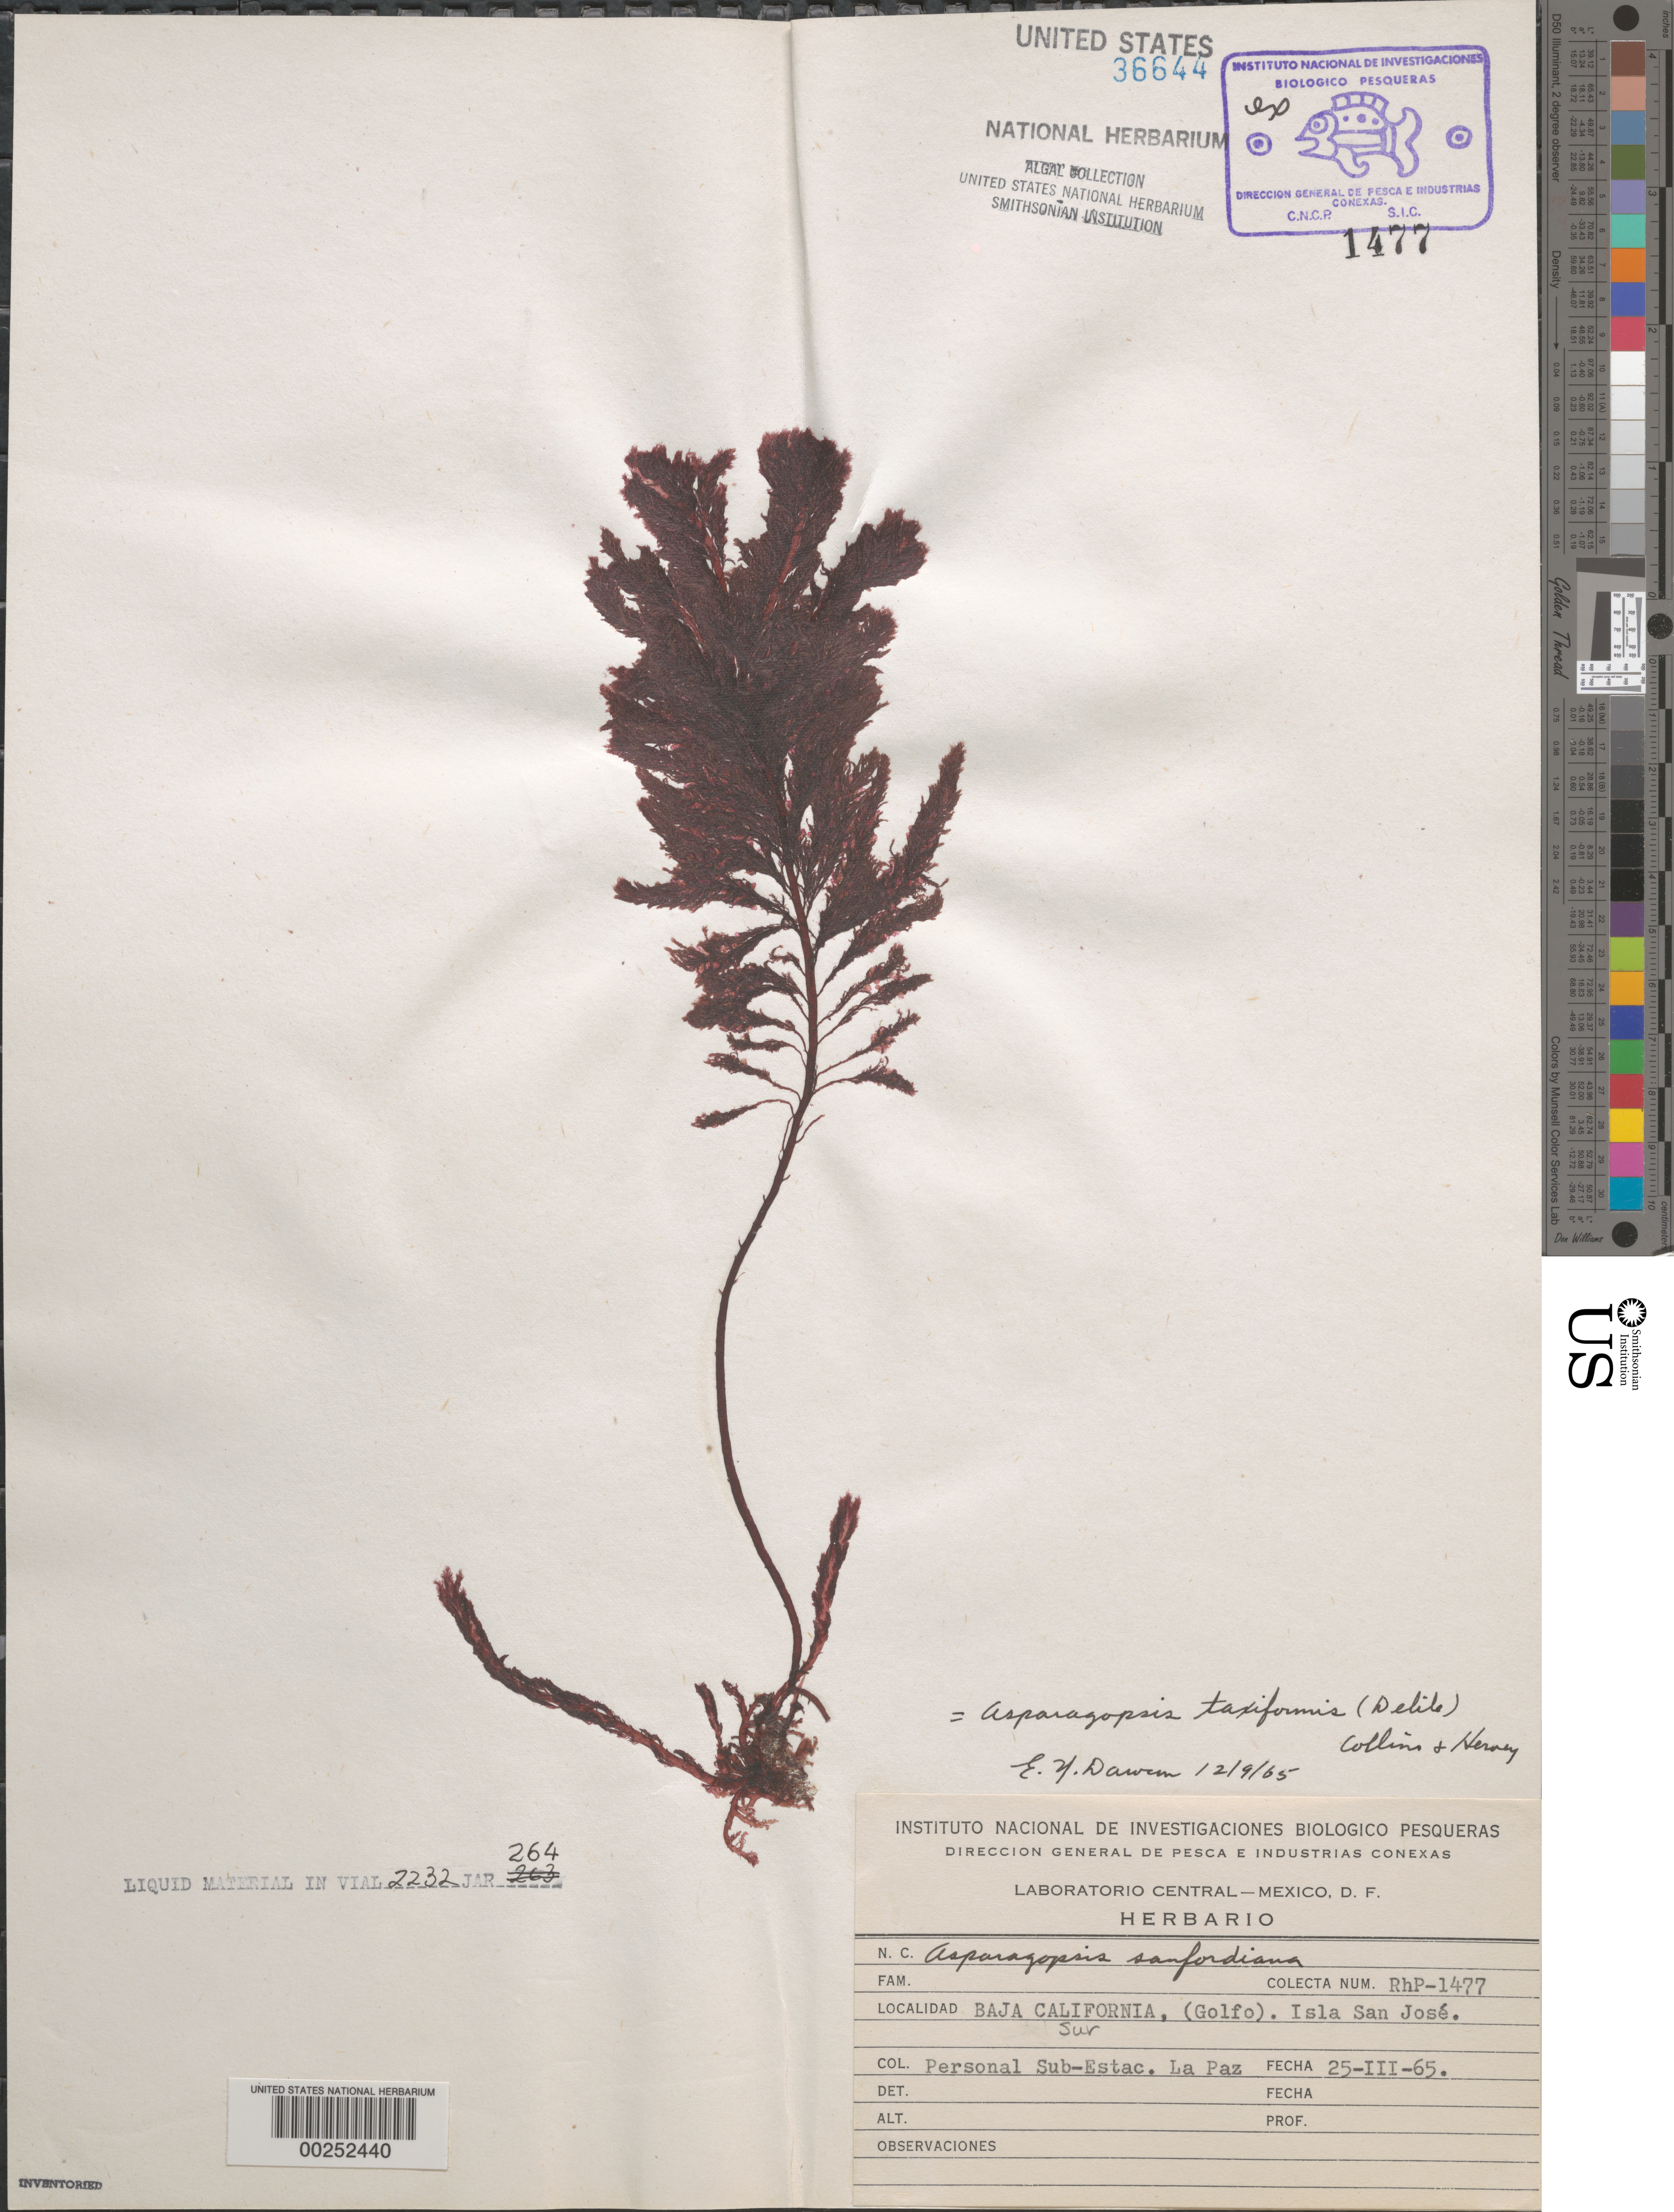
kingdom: Plantae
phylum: Rhodophyta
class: Florideophyceae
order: Bonnemaisoniales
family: Bonnemaisoniaceae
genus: Asparagopsis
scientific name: Asparagopsis taxiformis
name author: (Delile) Trevis.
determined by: Dawson, E. Y.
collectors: Laboratory Personnel, La Paz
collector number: RHP-1477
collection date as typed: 25 Mar 1965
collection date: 1965-03-25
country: Mexico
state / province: Baja California Sur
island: Isla San Jose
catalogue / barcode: US 36644